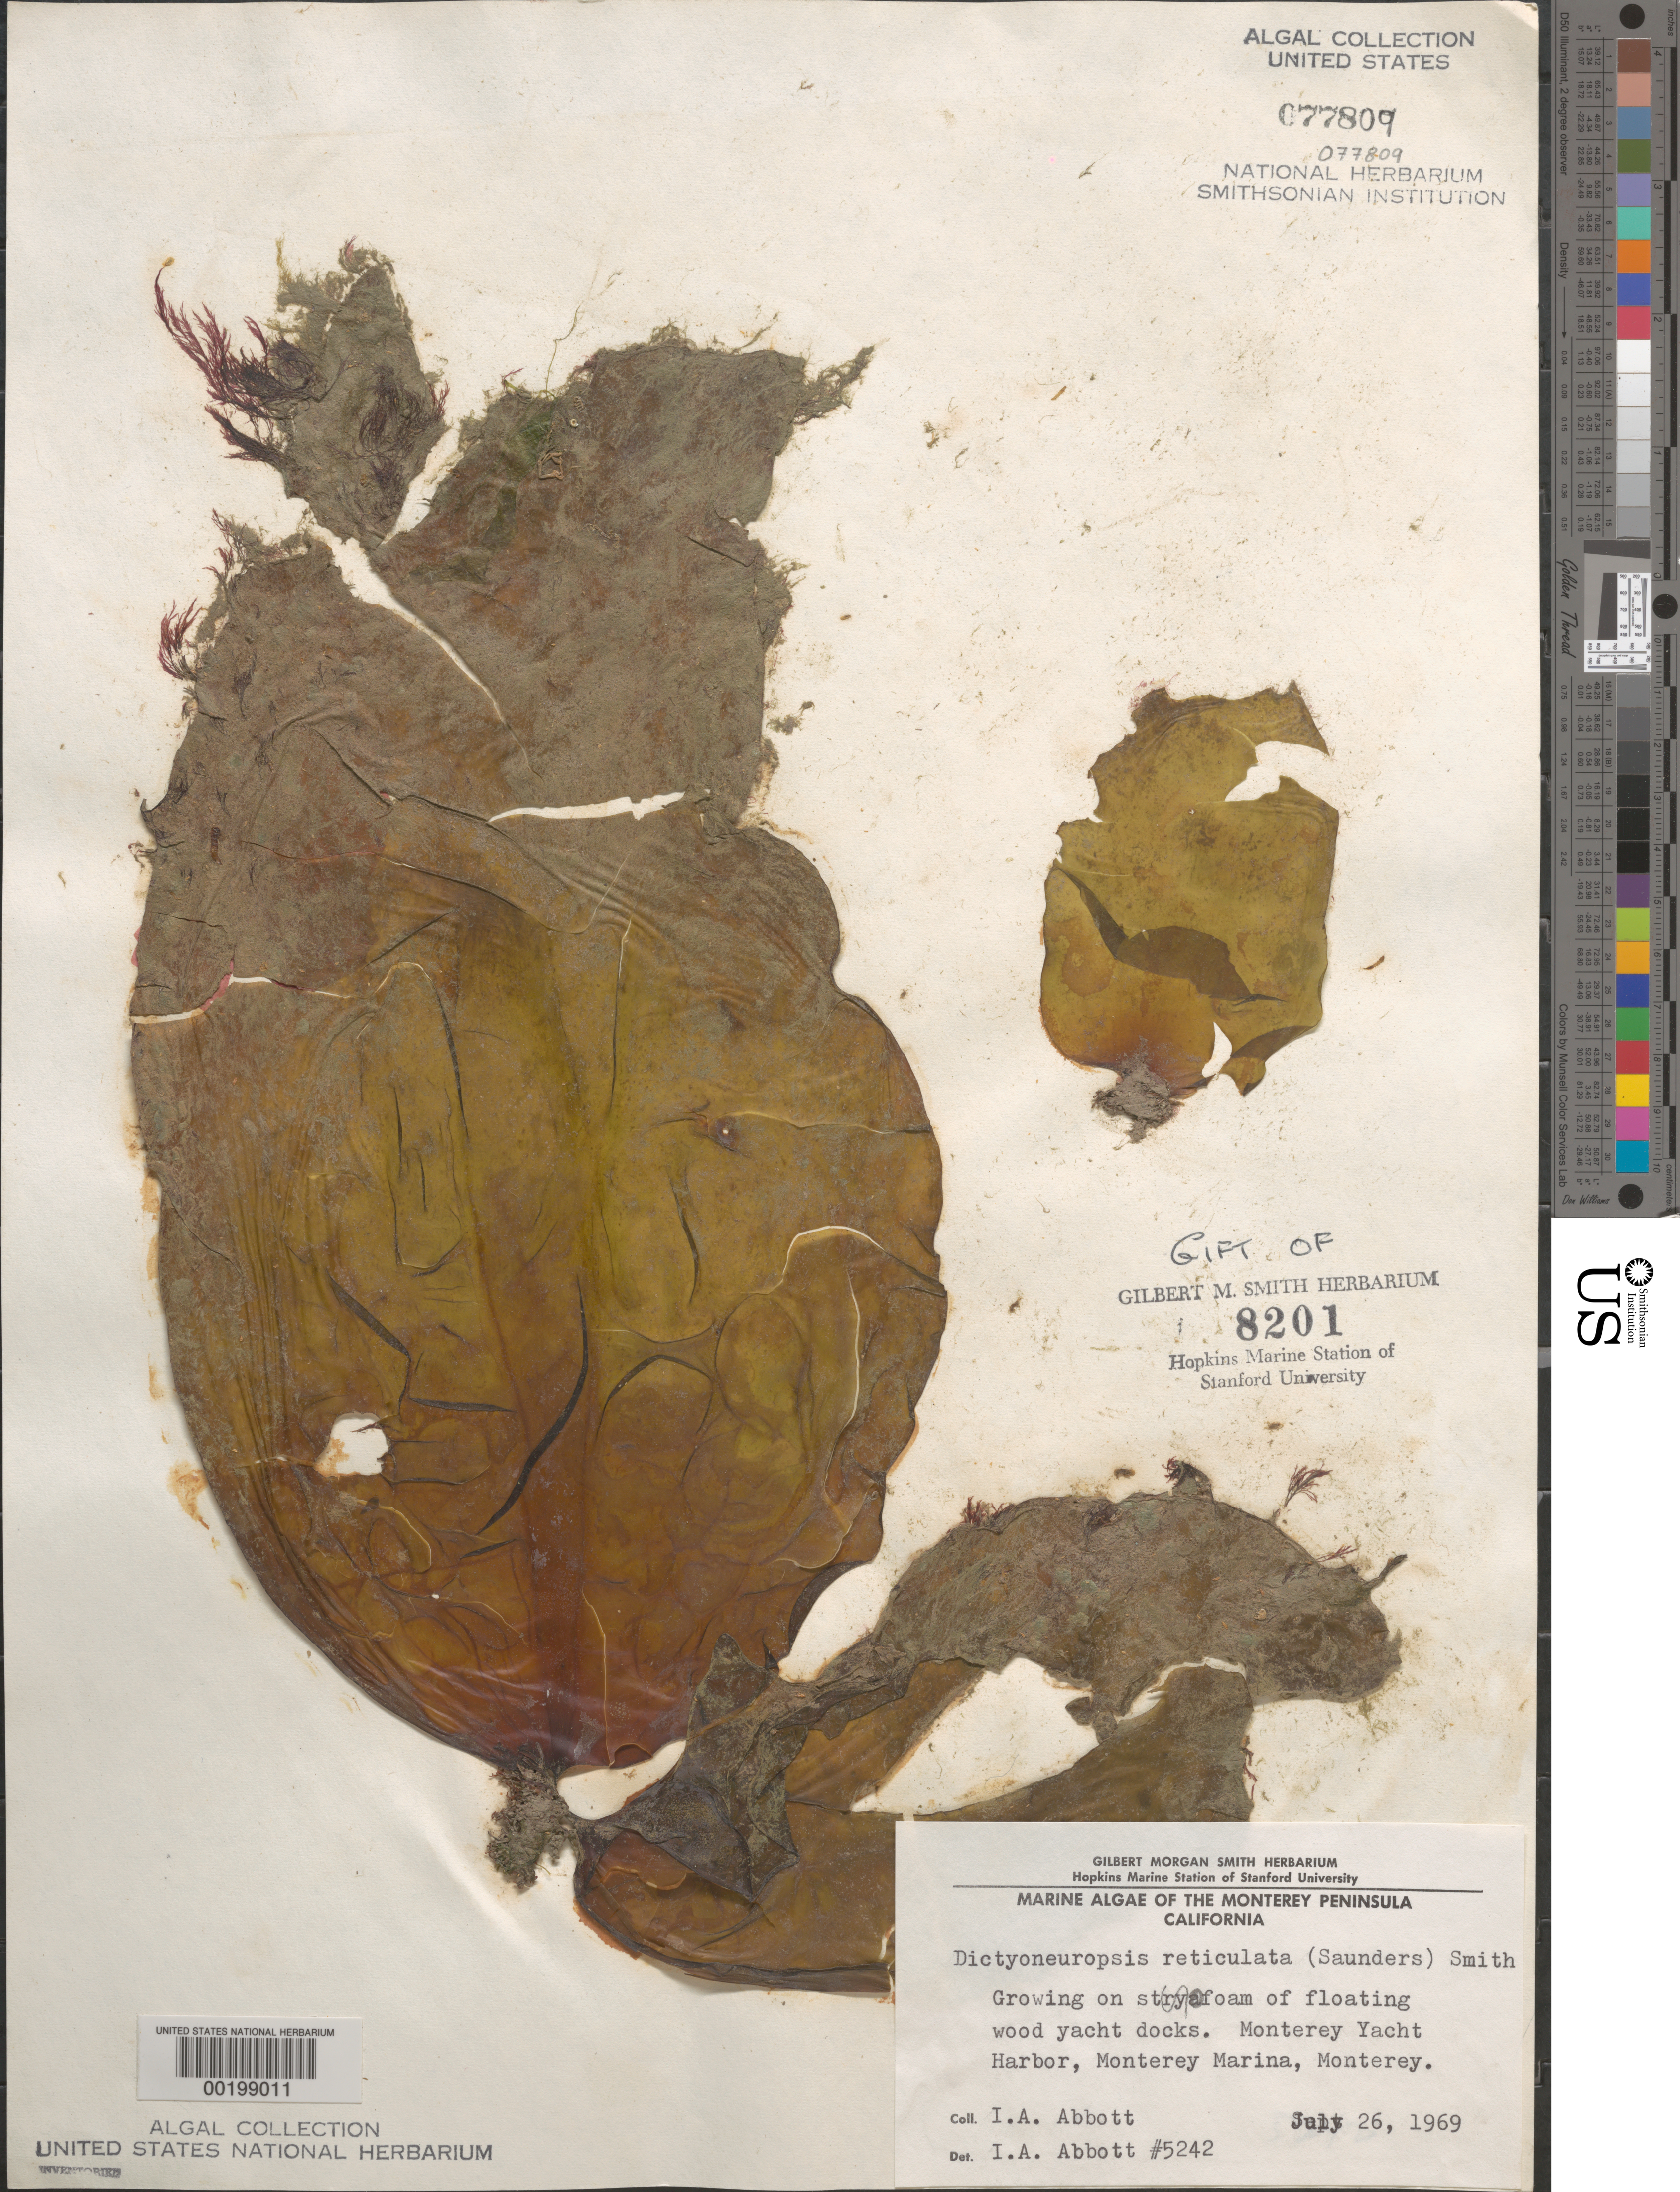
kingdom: Chromista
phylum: Ochrophyta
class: Phaeophyceae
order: Laminariales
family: Costariaceae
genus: Dictyoneurum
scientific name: Dictyoneurum reticulatum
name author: (D.A. Saunders) P.C. Silva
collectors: I. A. Abbott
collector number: IAA 5242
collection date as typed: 26 Jul 1969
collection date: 1969-07-26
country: United States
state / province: California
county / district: Monterey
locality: Monterey Yacht Harbor, Monterey Marina, Monterey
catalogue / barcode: US 77809